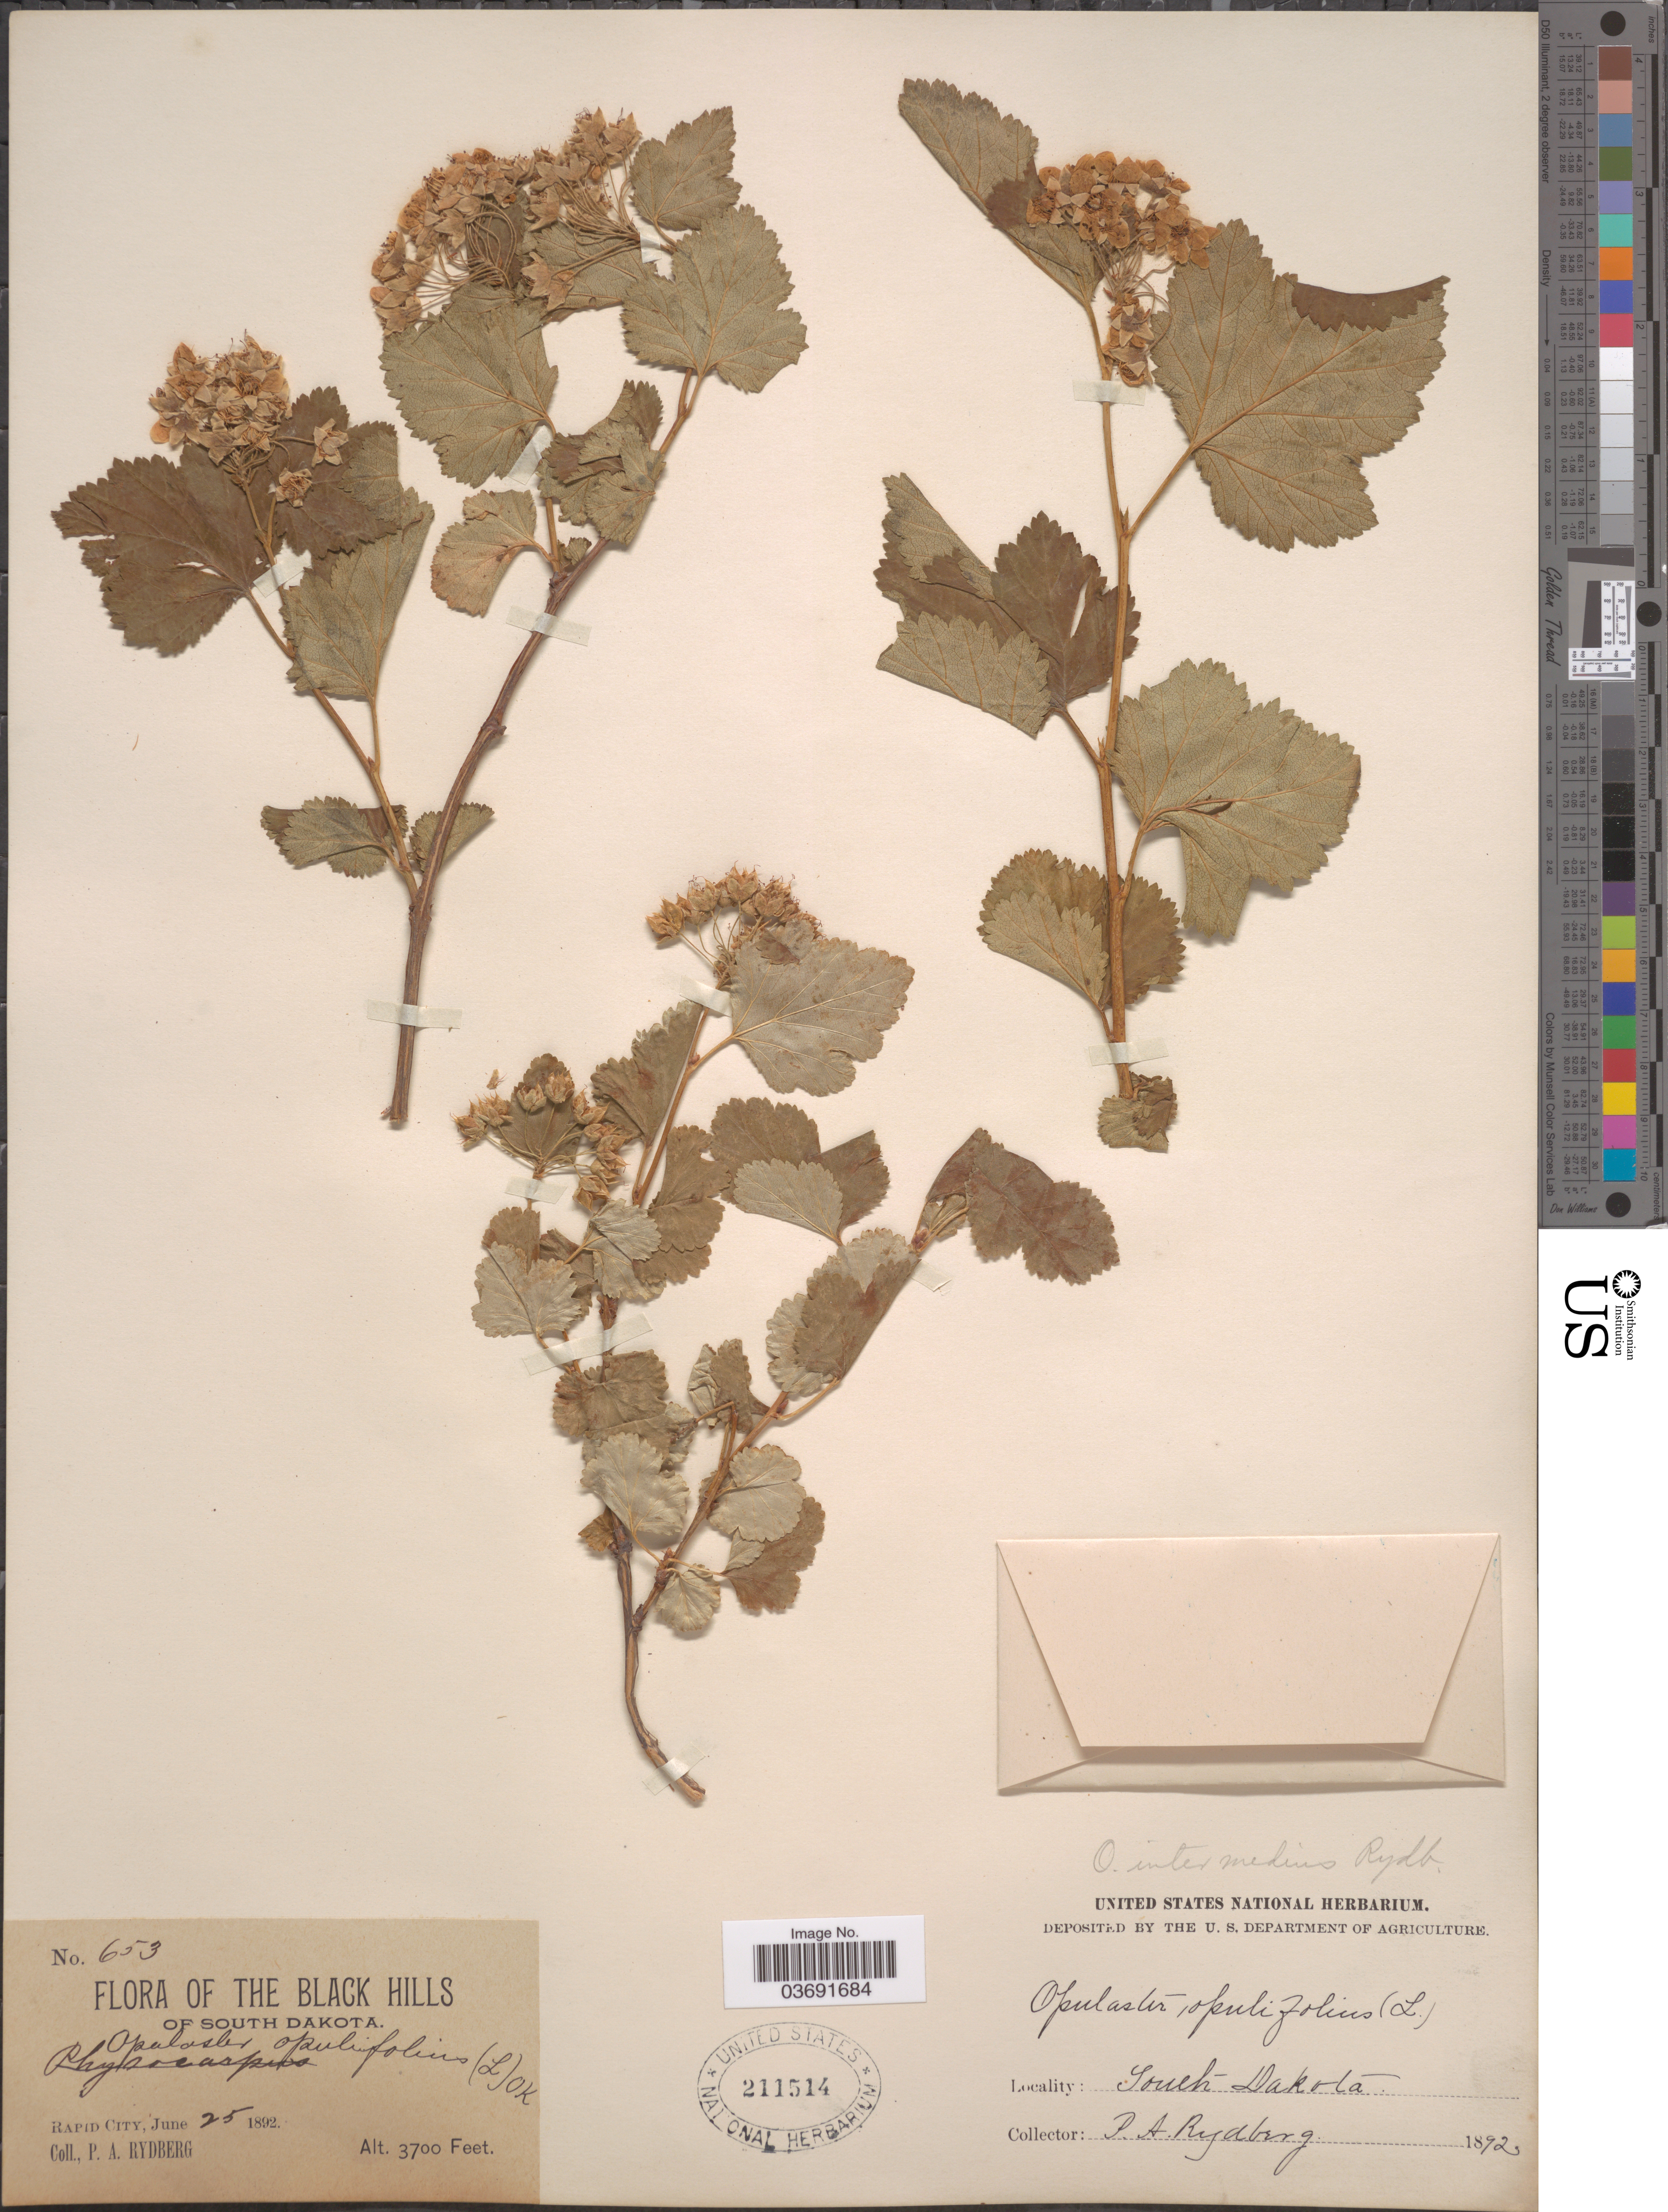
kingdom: Plantae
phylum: Tracheophyta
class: Magnoliopsida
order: Rosales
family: Rosaceae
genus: Physocarpus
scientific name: Physocarpus intermedius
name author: (Rydb.) C.K. Schneid.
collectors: P. A. Rydberg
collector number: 653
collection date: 1892-06-25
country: United States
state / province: South Dakota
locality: The Black Hills. Rapid City.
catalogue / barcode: US 211514